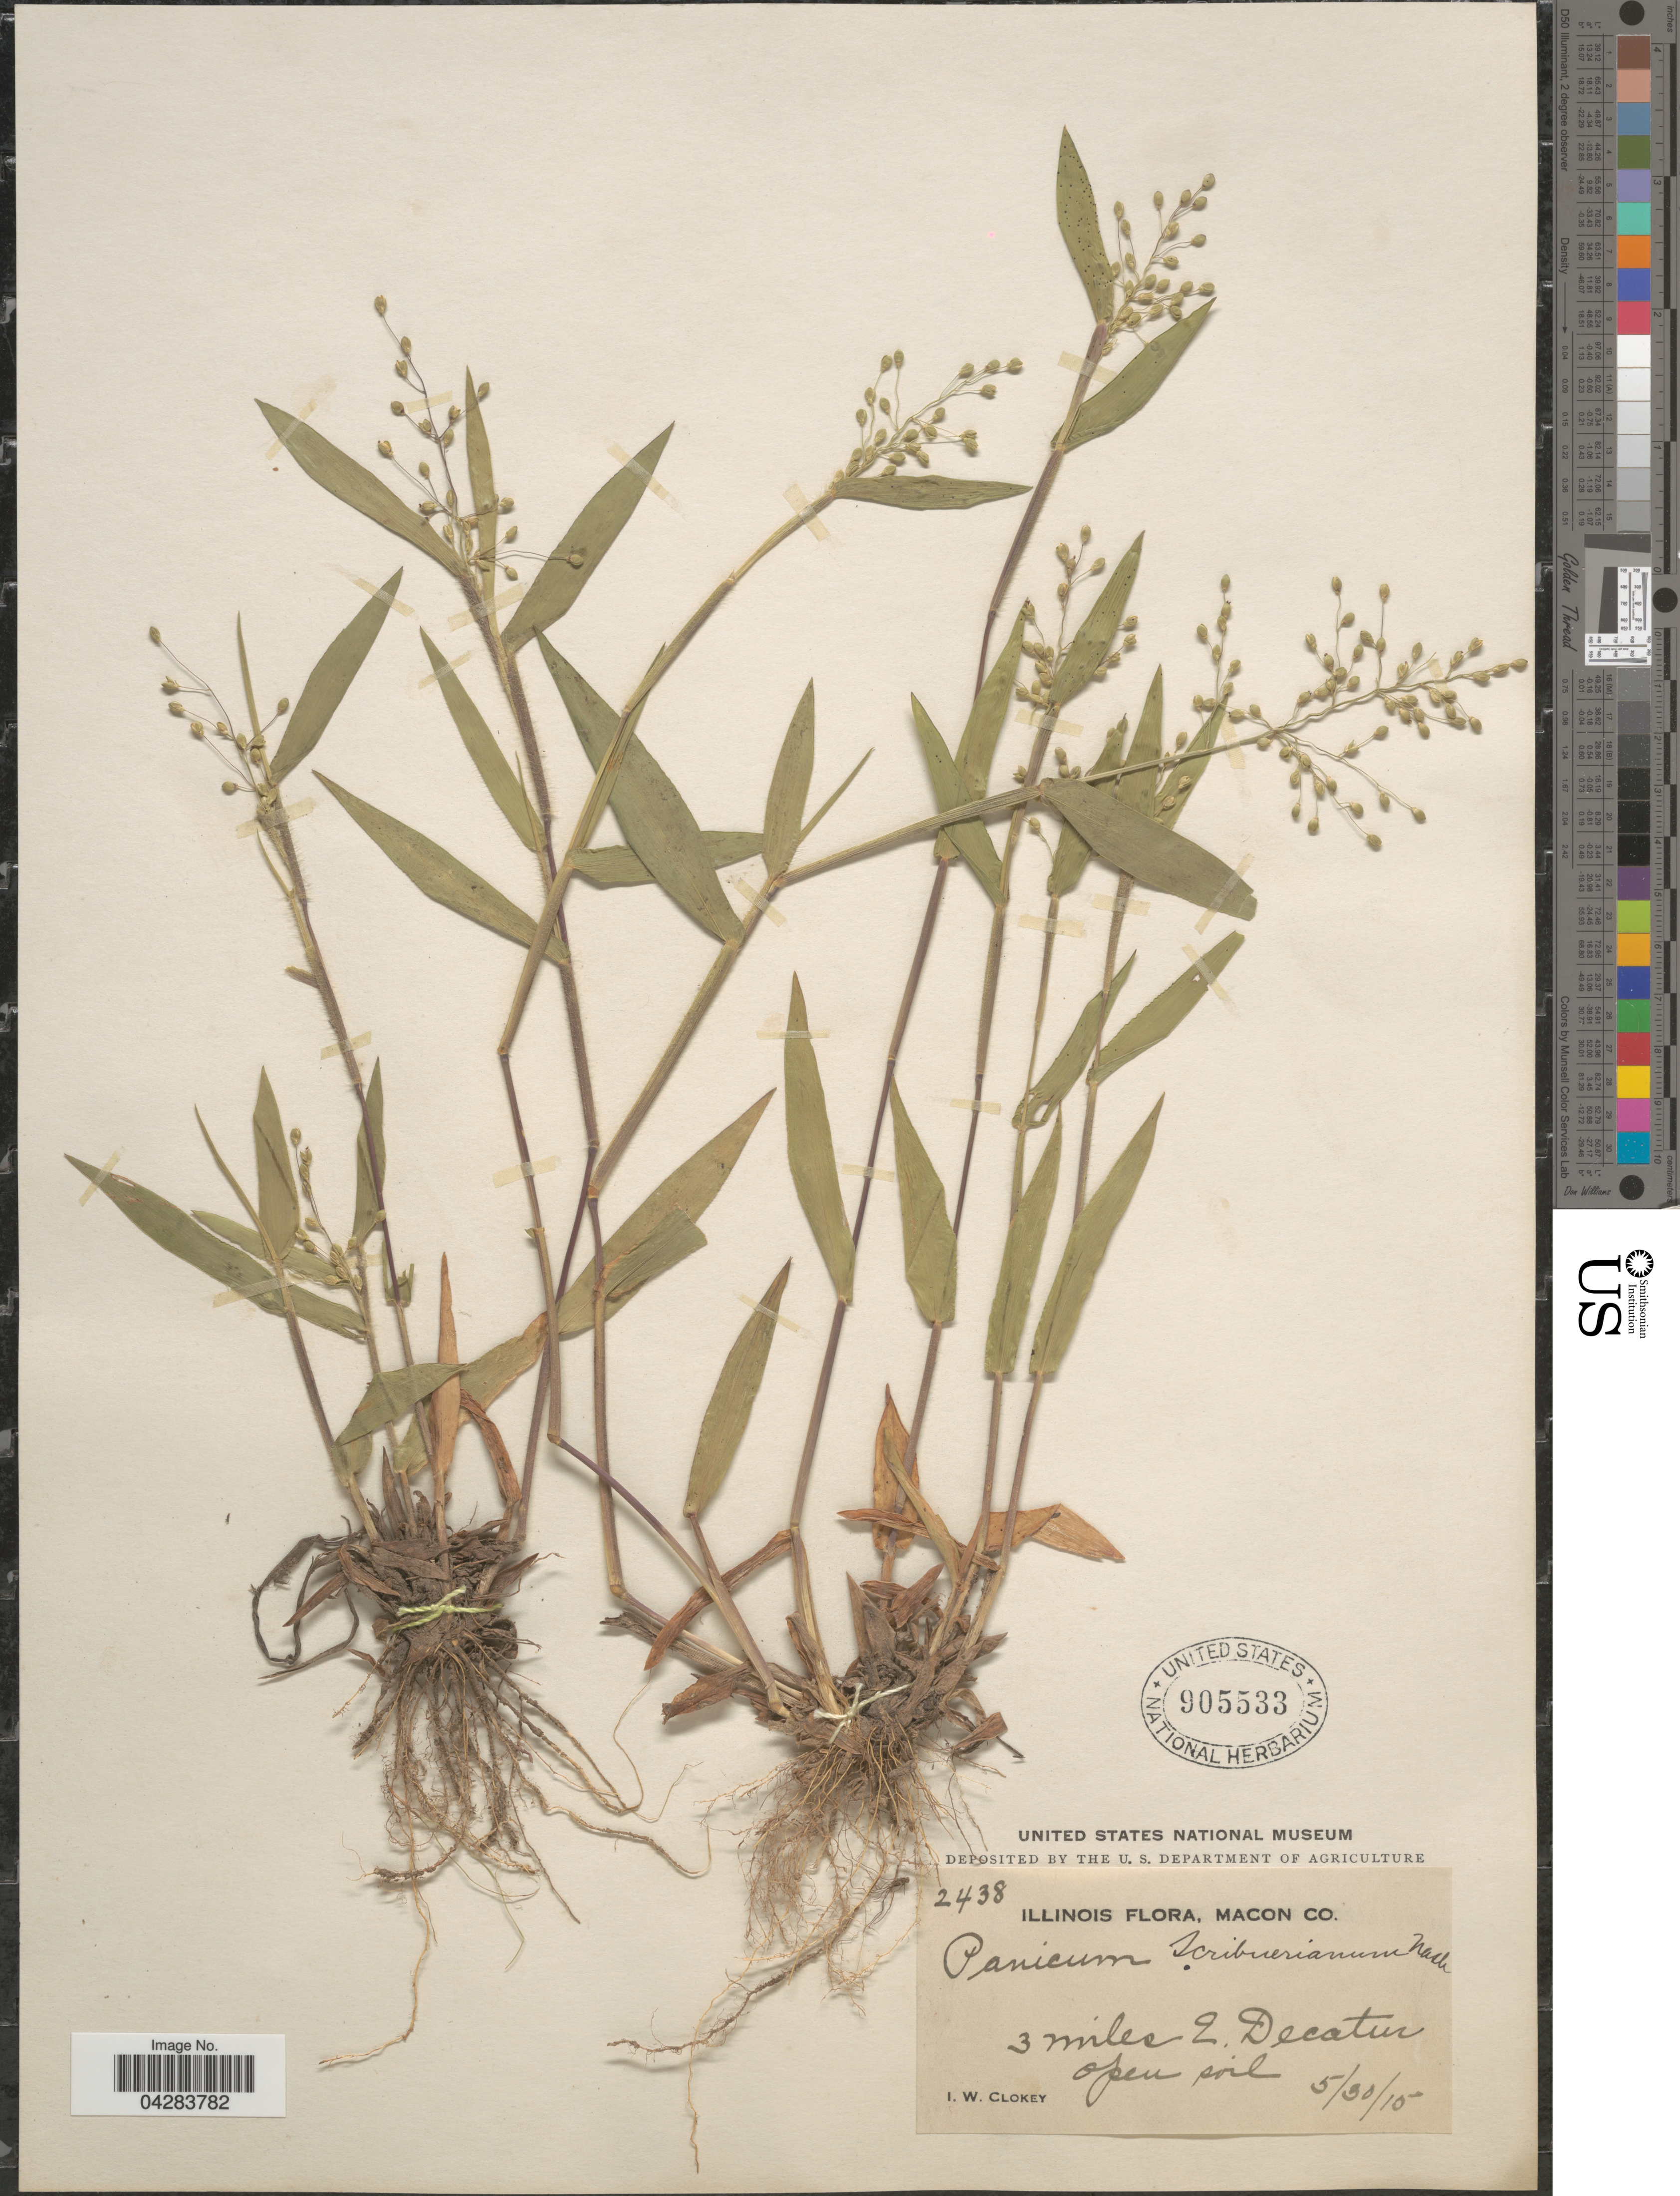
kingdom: Plantae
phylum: Tracheophyta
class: Liliopsida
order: Poales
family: Poaceae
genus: Dichanthelium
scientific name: Dichanthelium oligosanthes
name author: (Schult.) Gould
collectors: I. W. Clokey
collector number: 2438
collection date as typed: Transcribed d/m/y: 30/5/15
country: United States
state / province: Illinois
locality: Macon Co. 3 miles L. Decatur.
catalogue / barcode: US 905533